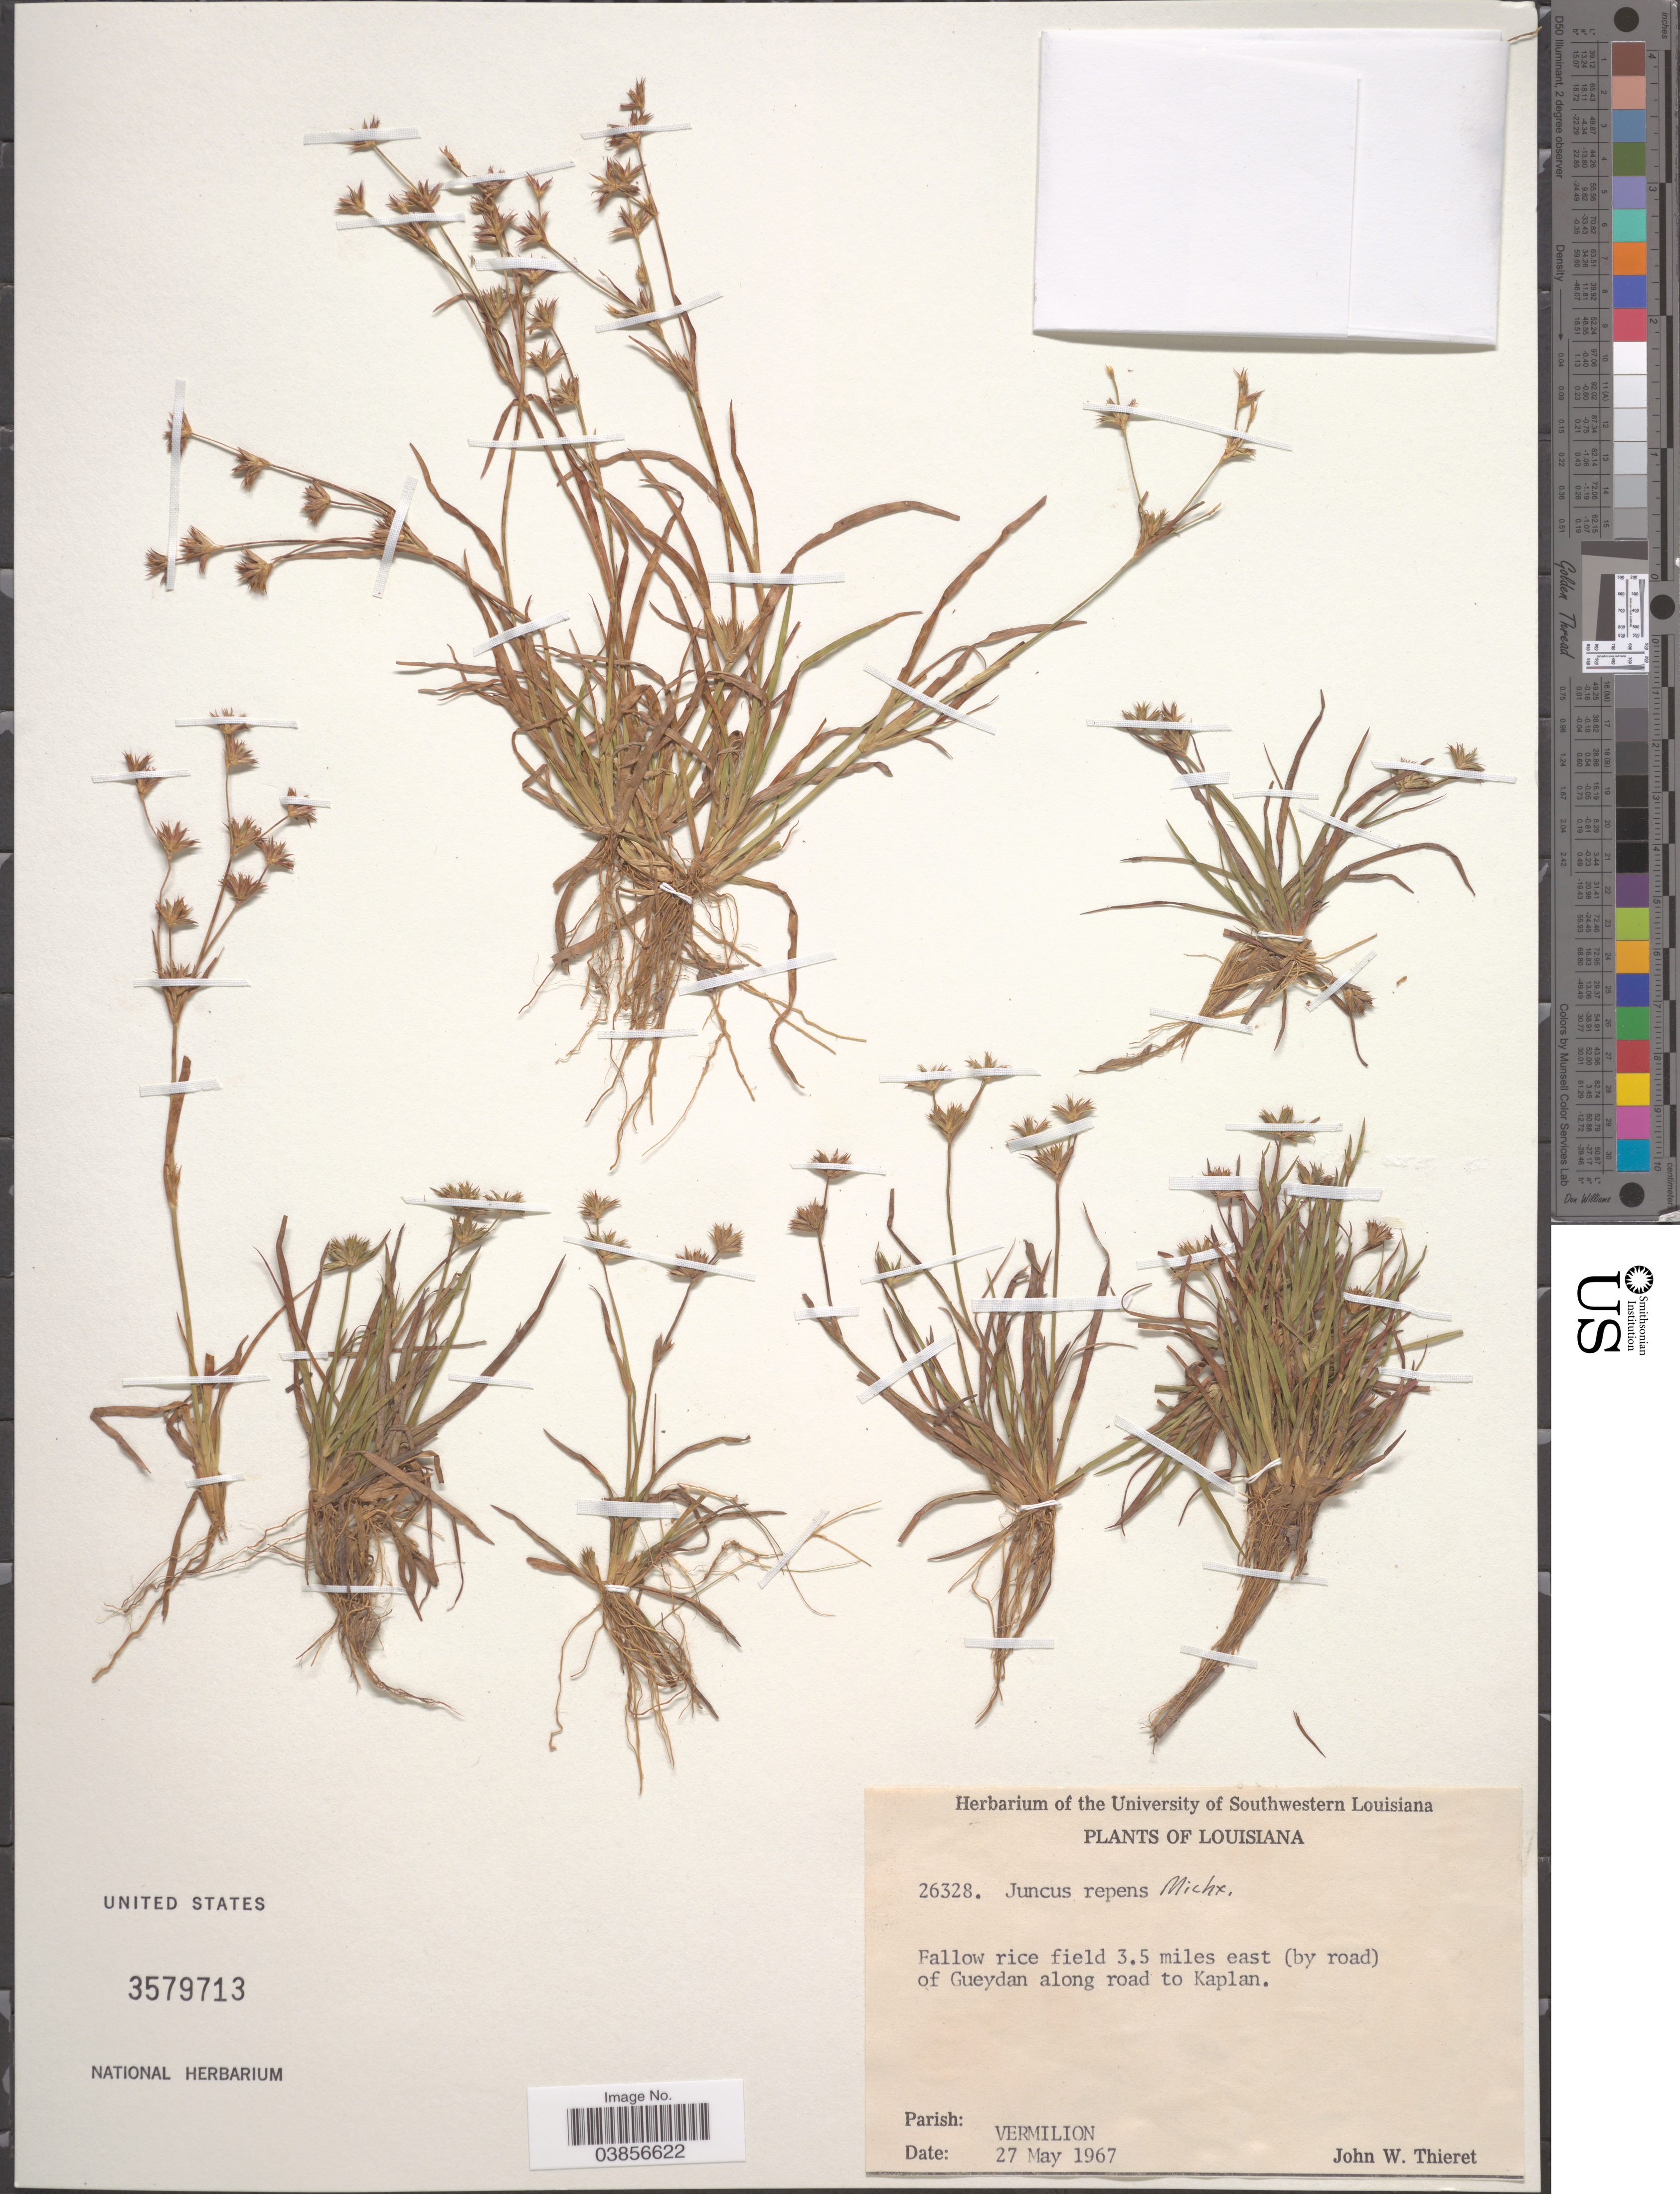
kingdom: Plantae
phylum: Tracheophyta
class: Liliopsida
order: Poales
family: Juncaceae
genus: Juncus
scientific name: Juncus repens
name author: Michx.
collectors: J. W. Thieret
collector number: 26328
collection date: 1967-05-27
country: United States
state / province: Louisiana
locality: Fallow rice field 3.5 miles east (by road) of Gueydan along road to Kaplan. Parish: Vermilion.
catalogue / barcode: US 3579713